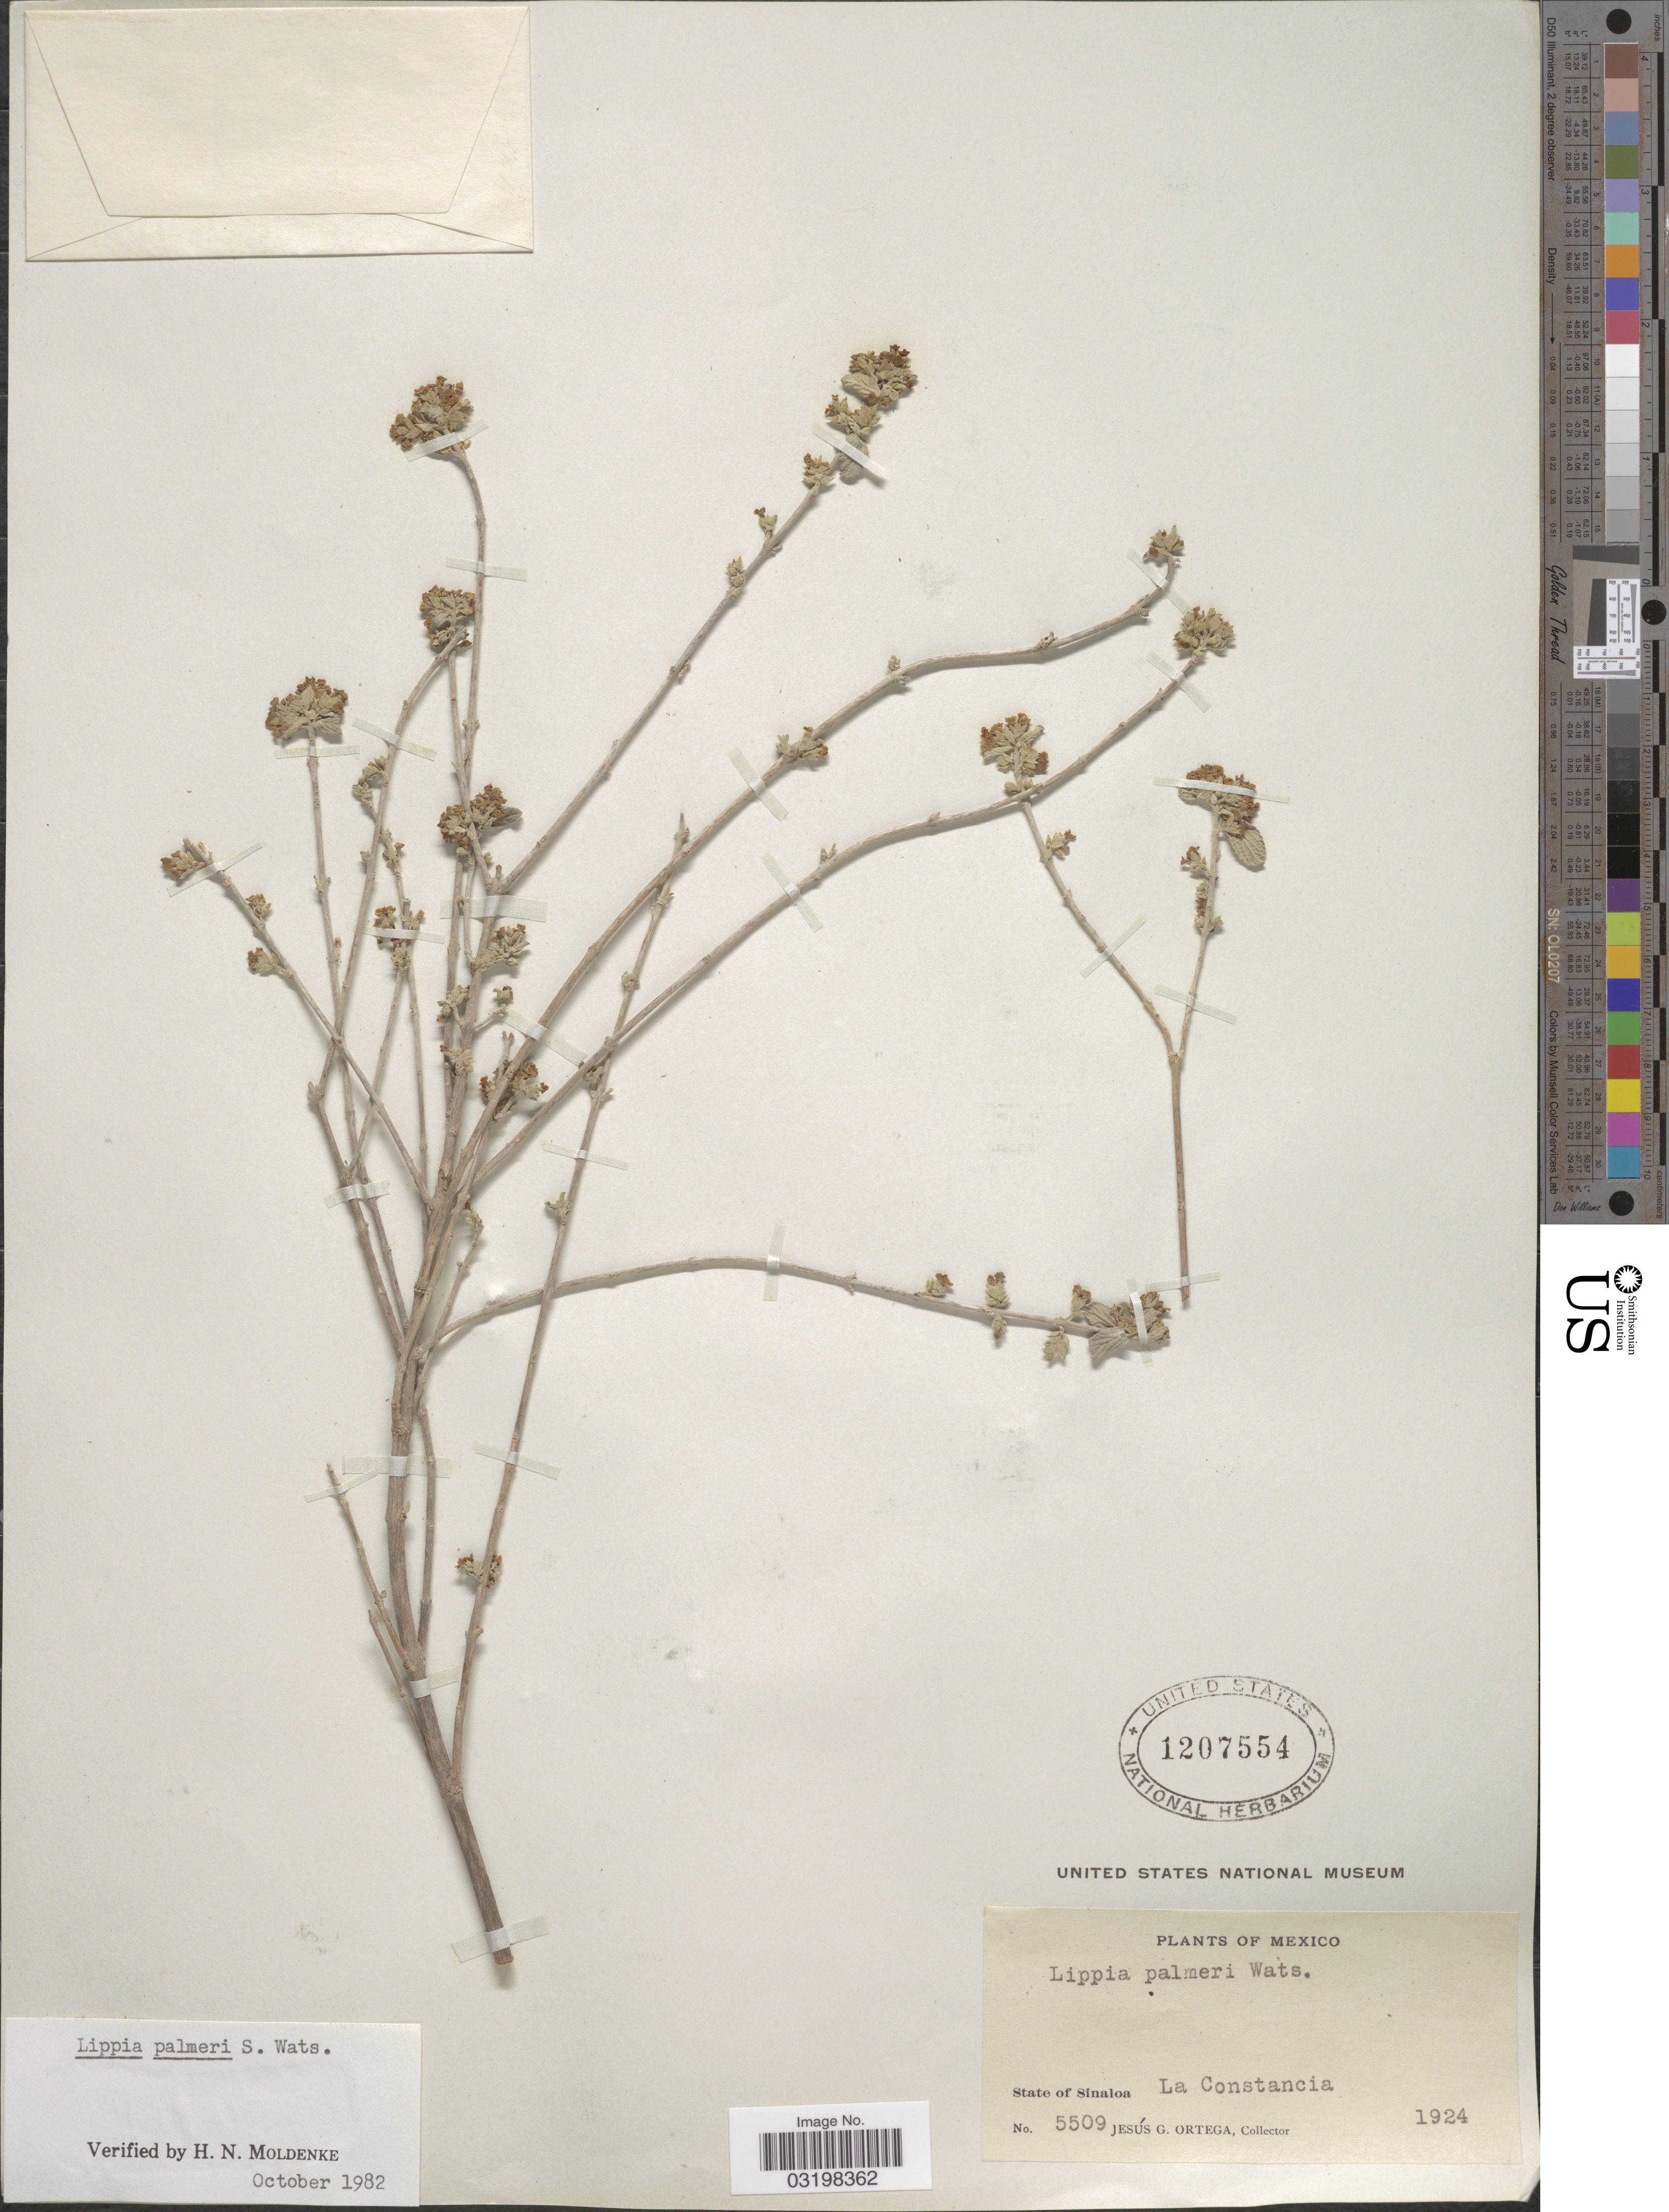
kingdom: Plantae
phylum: Tracheophyta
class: Magnoliopsida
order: Lamiales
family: Verbenaceae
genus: Lippia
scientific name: Lippia palmeri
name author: S. Watson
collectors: J. Ortega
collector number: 5509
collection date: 1924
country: Mexico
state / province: Sinaloa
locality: La Constancia.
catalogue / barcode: US 1207554